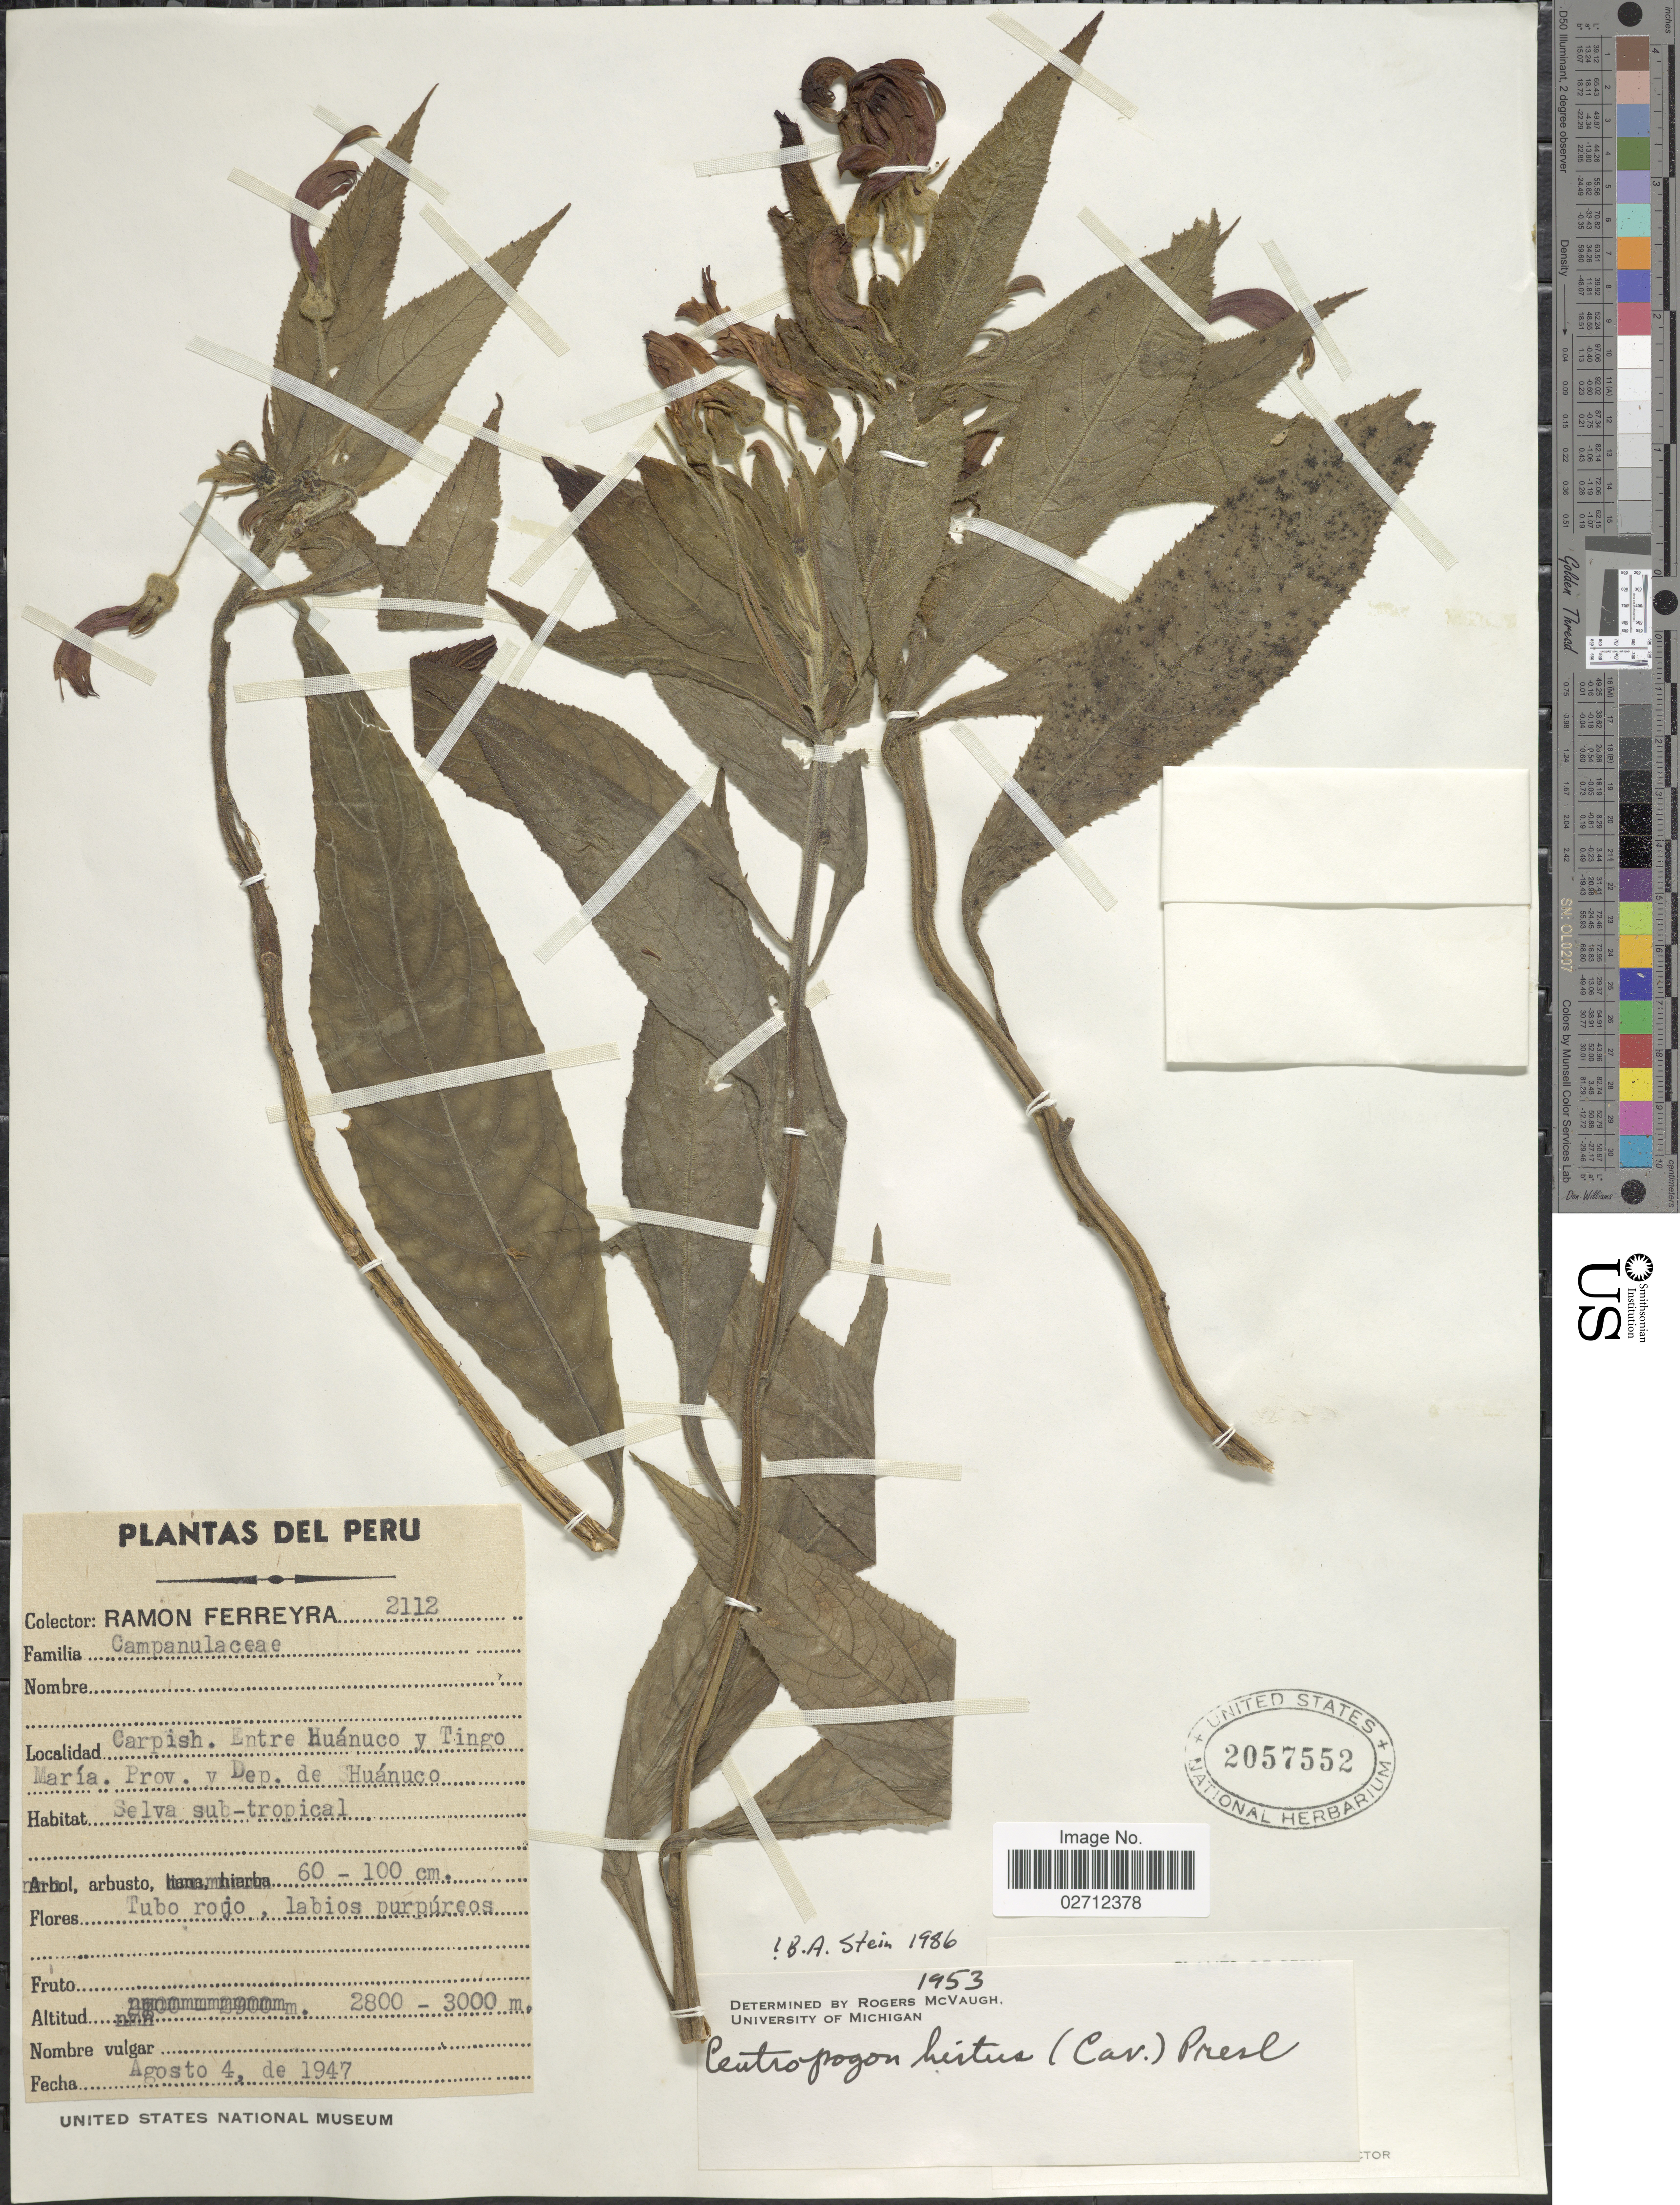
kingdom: Plantae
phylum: Tracheophyta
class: Magnoliopsida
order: Asterales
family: Campanulaceae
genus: Centropogon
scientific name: Centropogon hirtus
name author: (G. Don) C. Presl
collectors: R. A. Ferreyra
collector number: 2112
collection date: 1947-08-04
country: Peru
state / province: Huánuco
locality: Carpish. Entre Huánuco y Tingo María, Prov. y Dep de Huánuco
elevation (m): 2800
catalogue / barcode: US 2057552